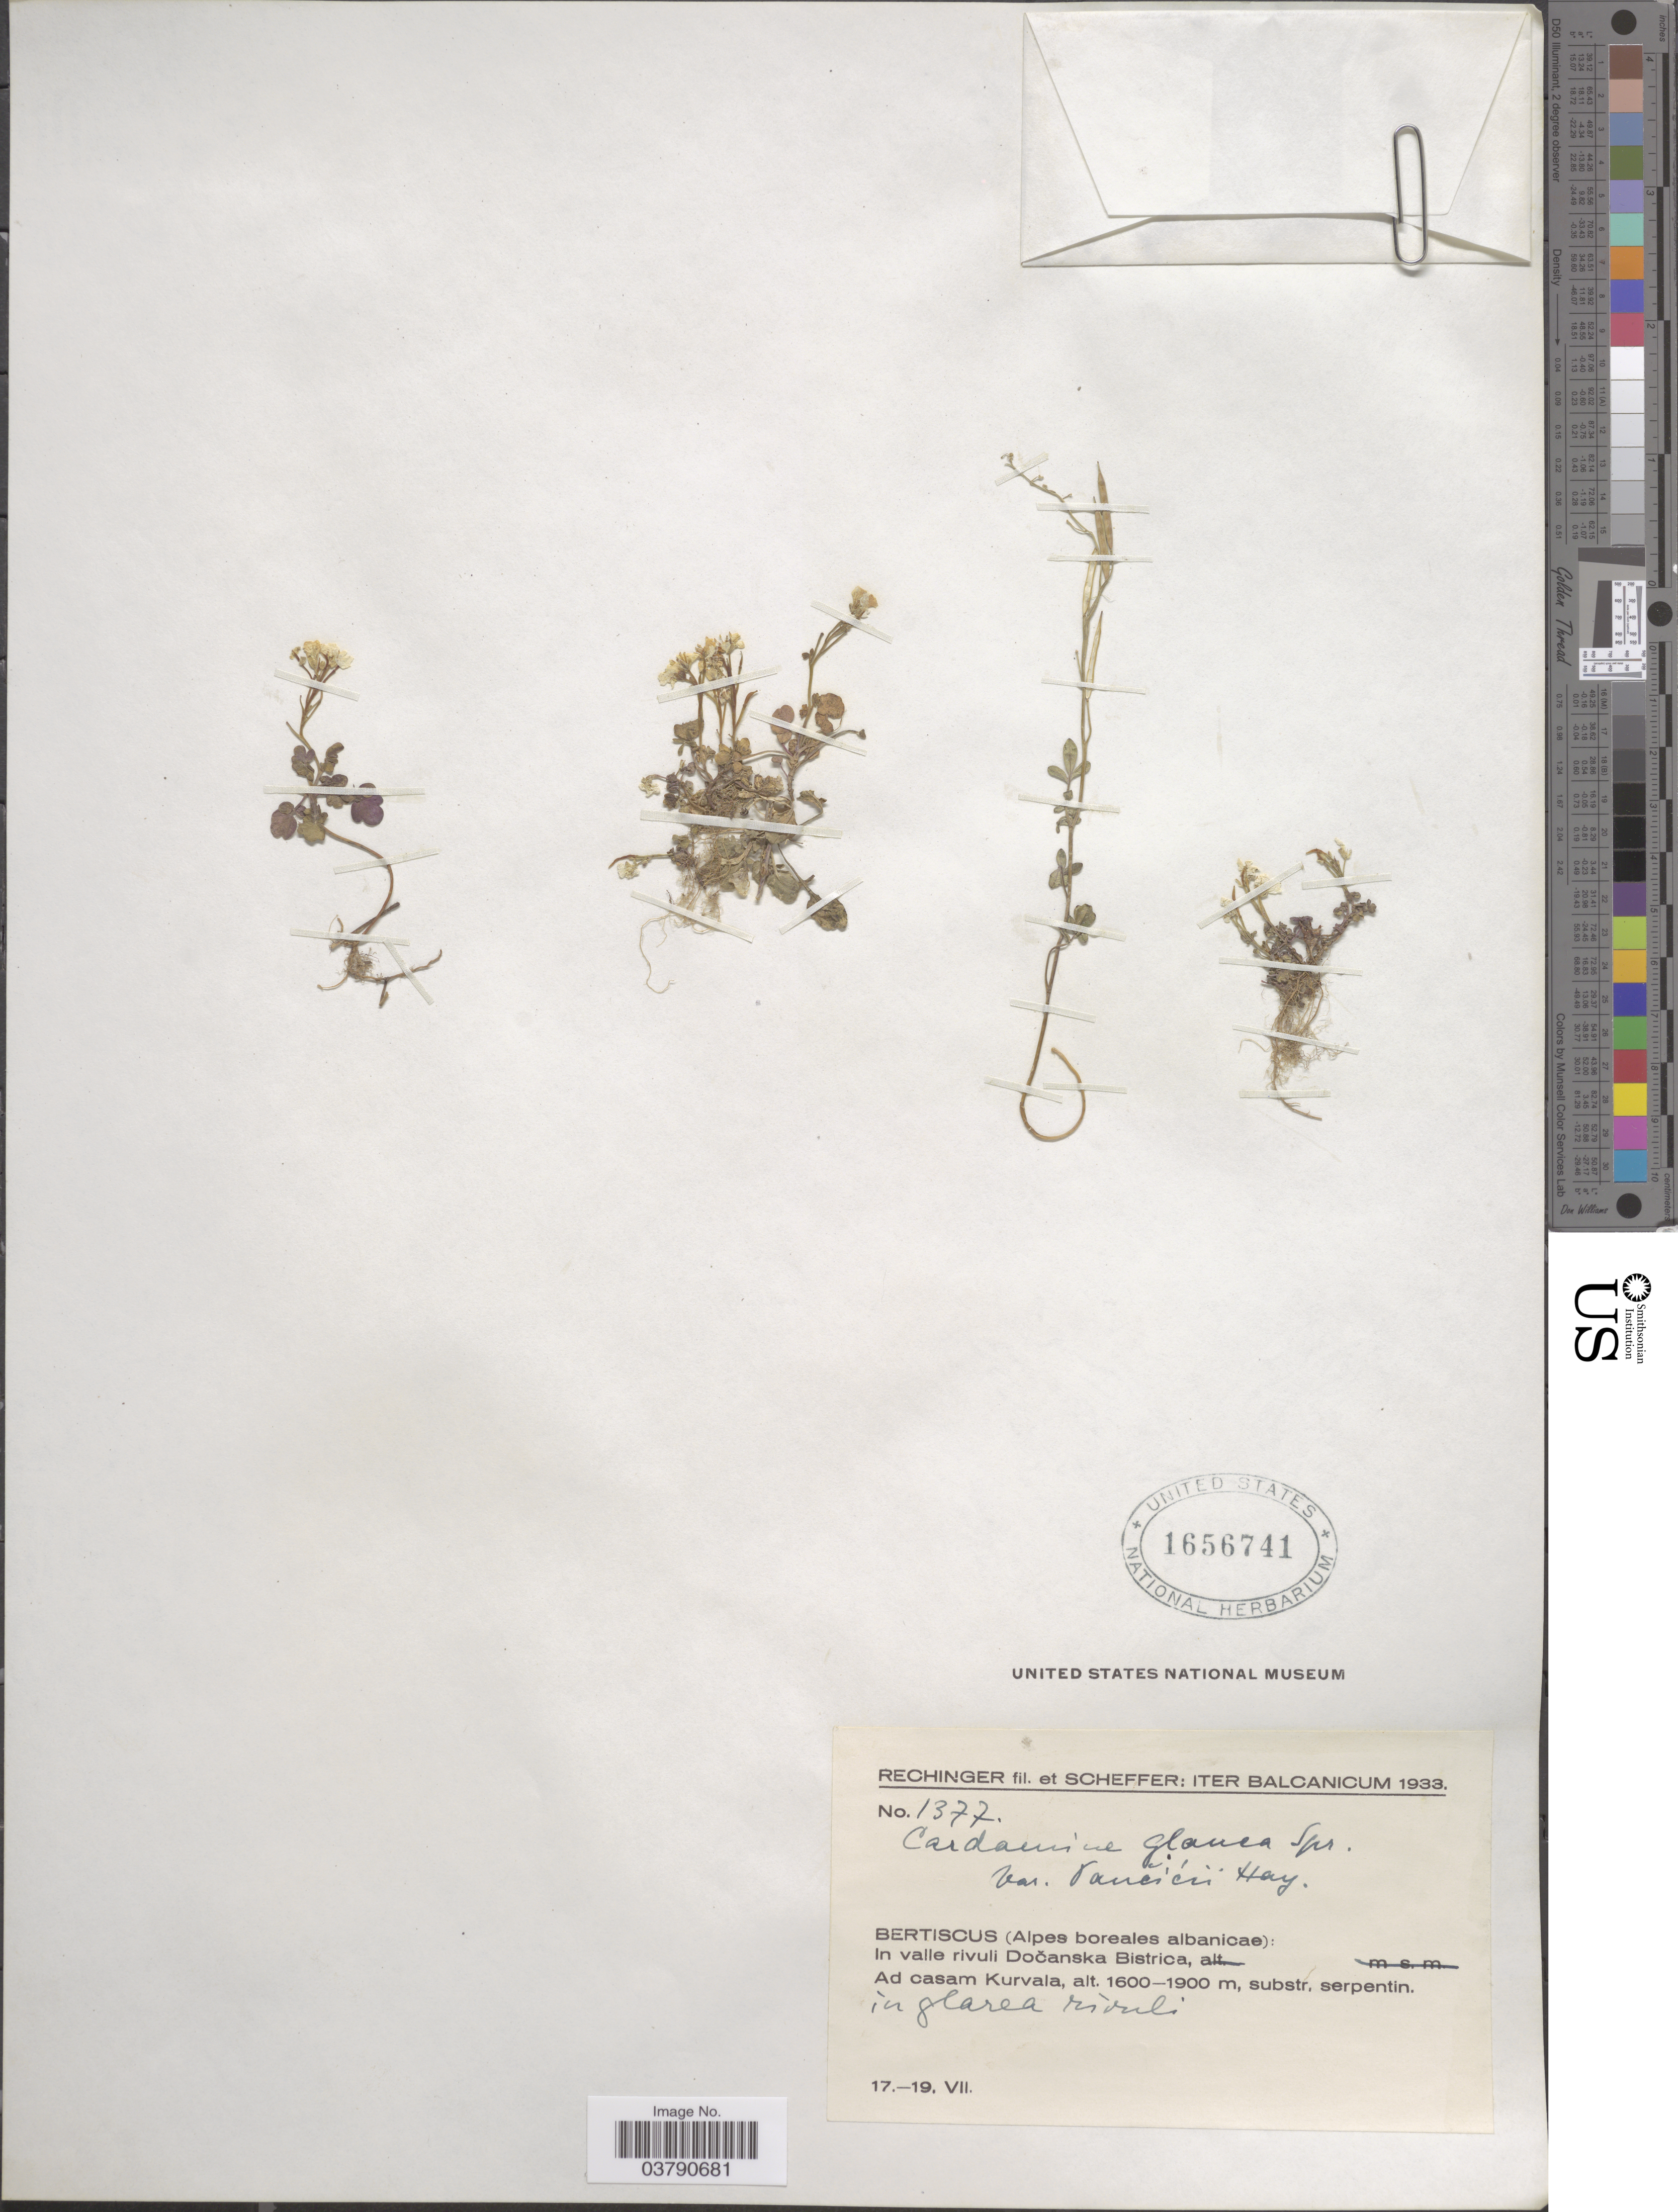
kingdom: Plantae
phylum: Tracheophyta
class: Magnoliopsida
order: Brassicales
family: Brassicaceae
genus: Cardamine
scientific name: Cardamine glauca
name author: Spreng. ex DC.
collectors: -- Rechinger & Scheffer, --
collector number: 1377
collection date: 1933-07-17/1933-07-19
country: Kosovo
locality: Iter Balcanicum. Bertiscus (Alpes boreales albanicae): In valle rivuli Dočanska Bistrica. Ad casam Kurvala.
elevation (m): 1600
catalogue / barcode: US 1656741